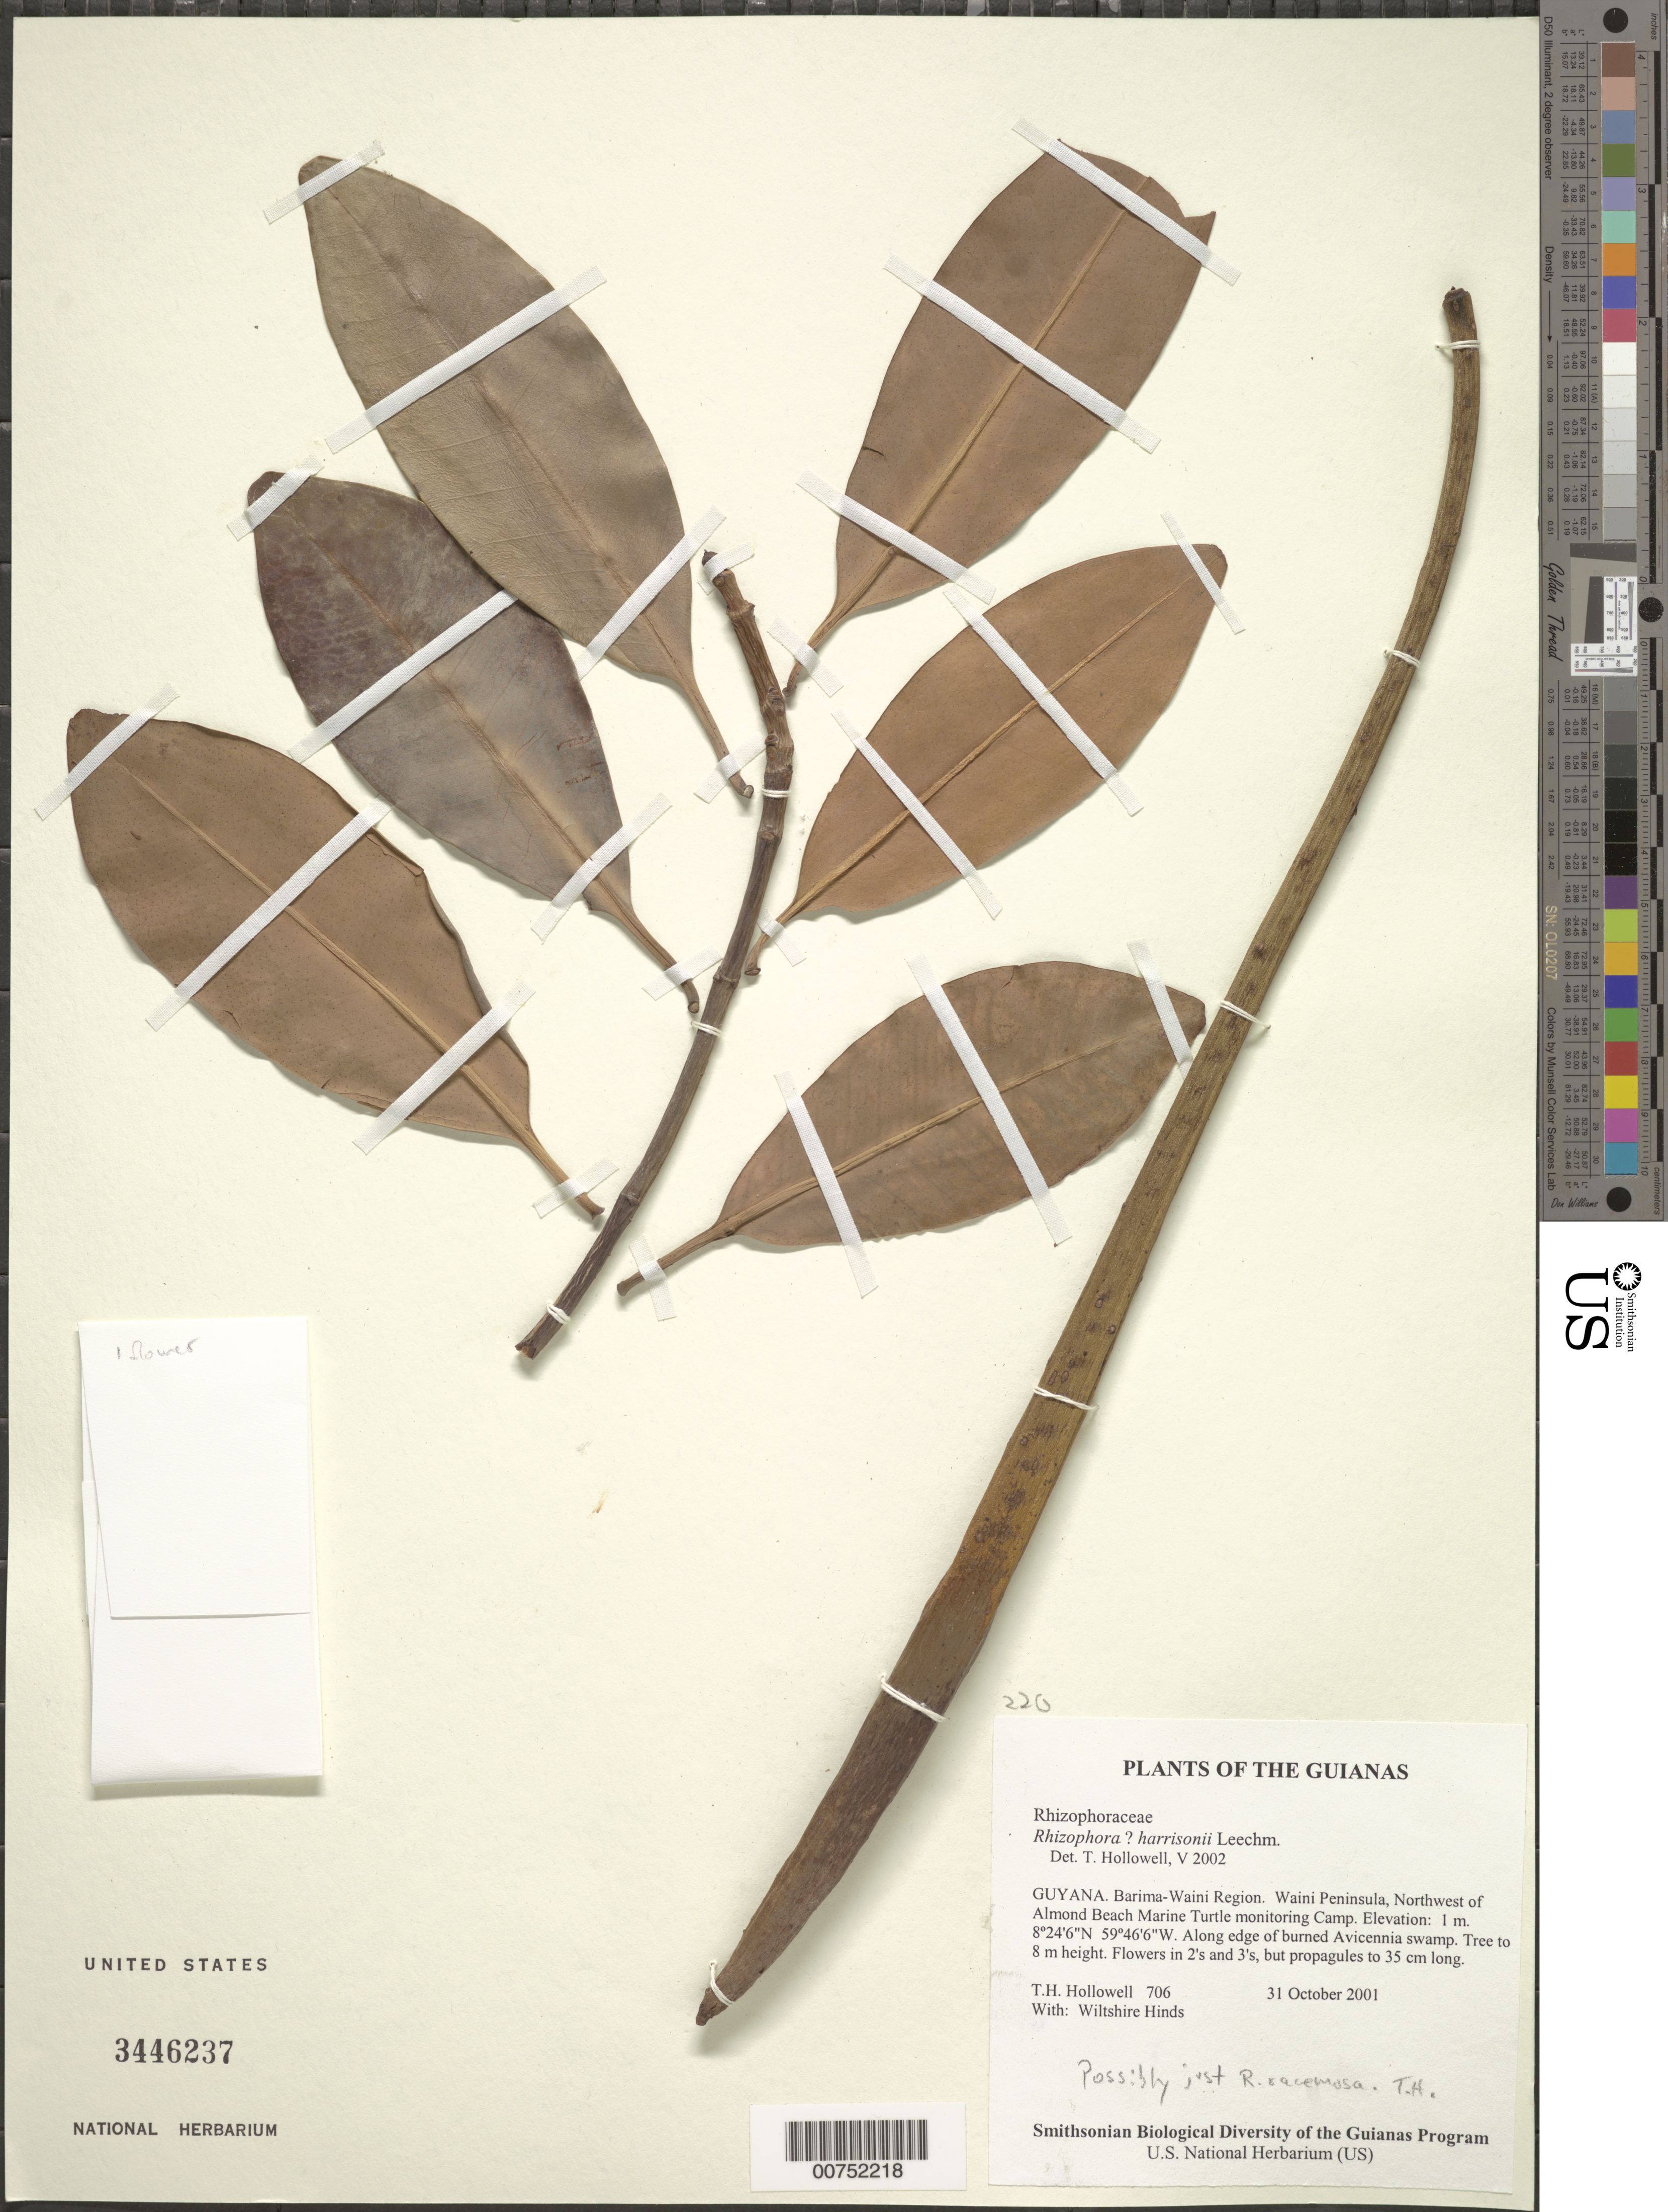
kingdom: Plantae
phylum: Tracheophyta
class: Magnoliopsida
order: Malpighiales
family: Rhizophoraceae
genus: Rhizophora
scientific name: Rhizophora harrisonii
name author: Leechm.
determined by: Hollowell, T. H., (BOT), Smithsonian Institution - National Museum of Natural History (UNITED STATES)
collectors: T. Hollowell & W. Hinds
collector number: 706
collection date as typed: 31 October 2001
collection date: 2001-10-31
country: Guyana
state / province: Barima-Waini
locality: Waini Peninsula, Northwest of Almond Beach Marine Turtle monitoring Camp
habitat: Along edge of burned Avicennia swamp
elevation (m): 1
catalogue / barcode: US 3446237